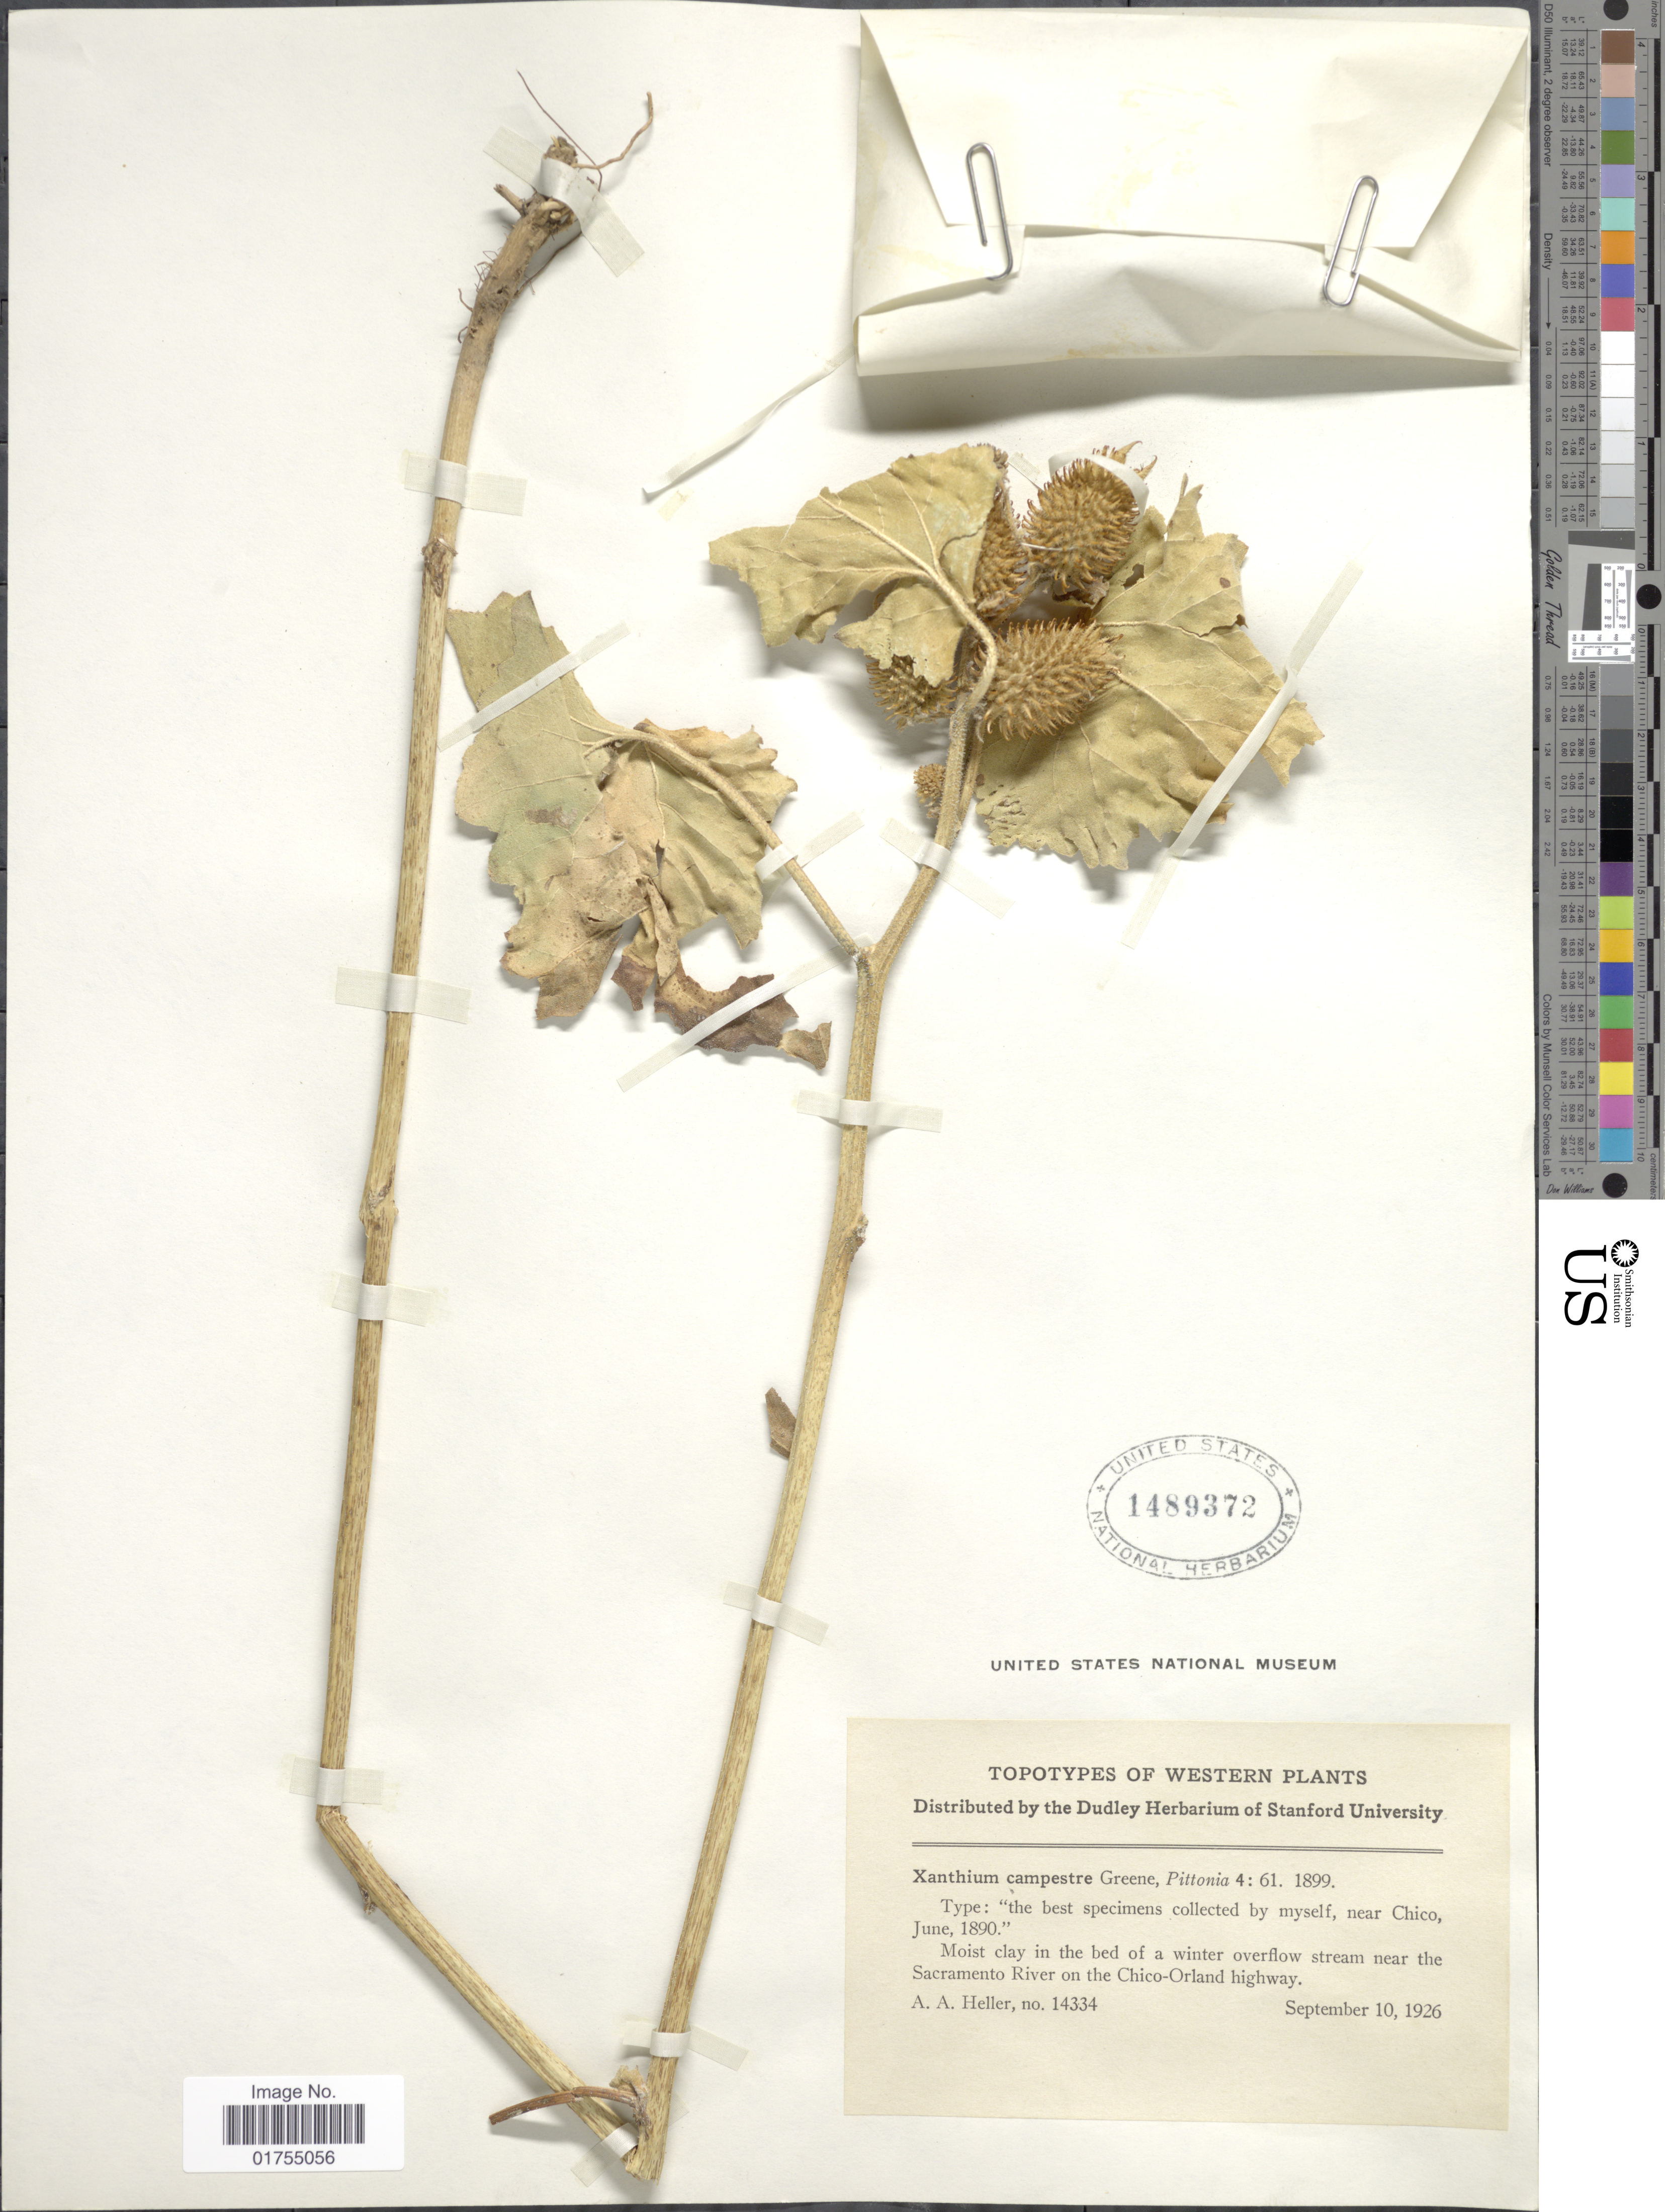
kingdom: Plantae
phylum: Tracheophyta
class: Magnoliopsida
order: Asterales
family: Asteraceae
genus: Xanthium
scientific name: Xanthium campestrum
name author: Greene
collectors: A. A. Heller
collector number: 14334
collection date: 1926-09-10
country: United States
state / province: California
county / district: Butte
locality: Western. Near the Sacramento River on the Chico-Orland highway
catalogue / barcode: US 1489372